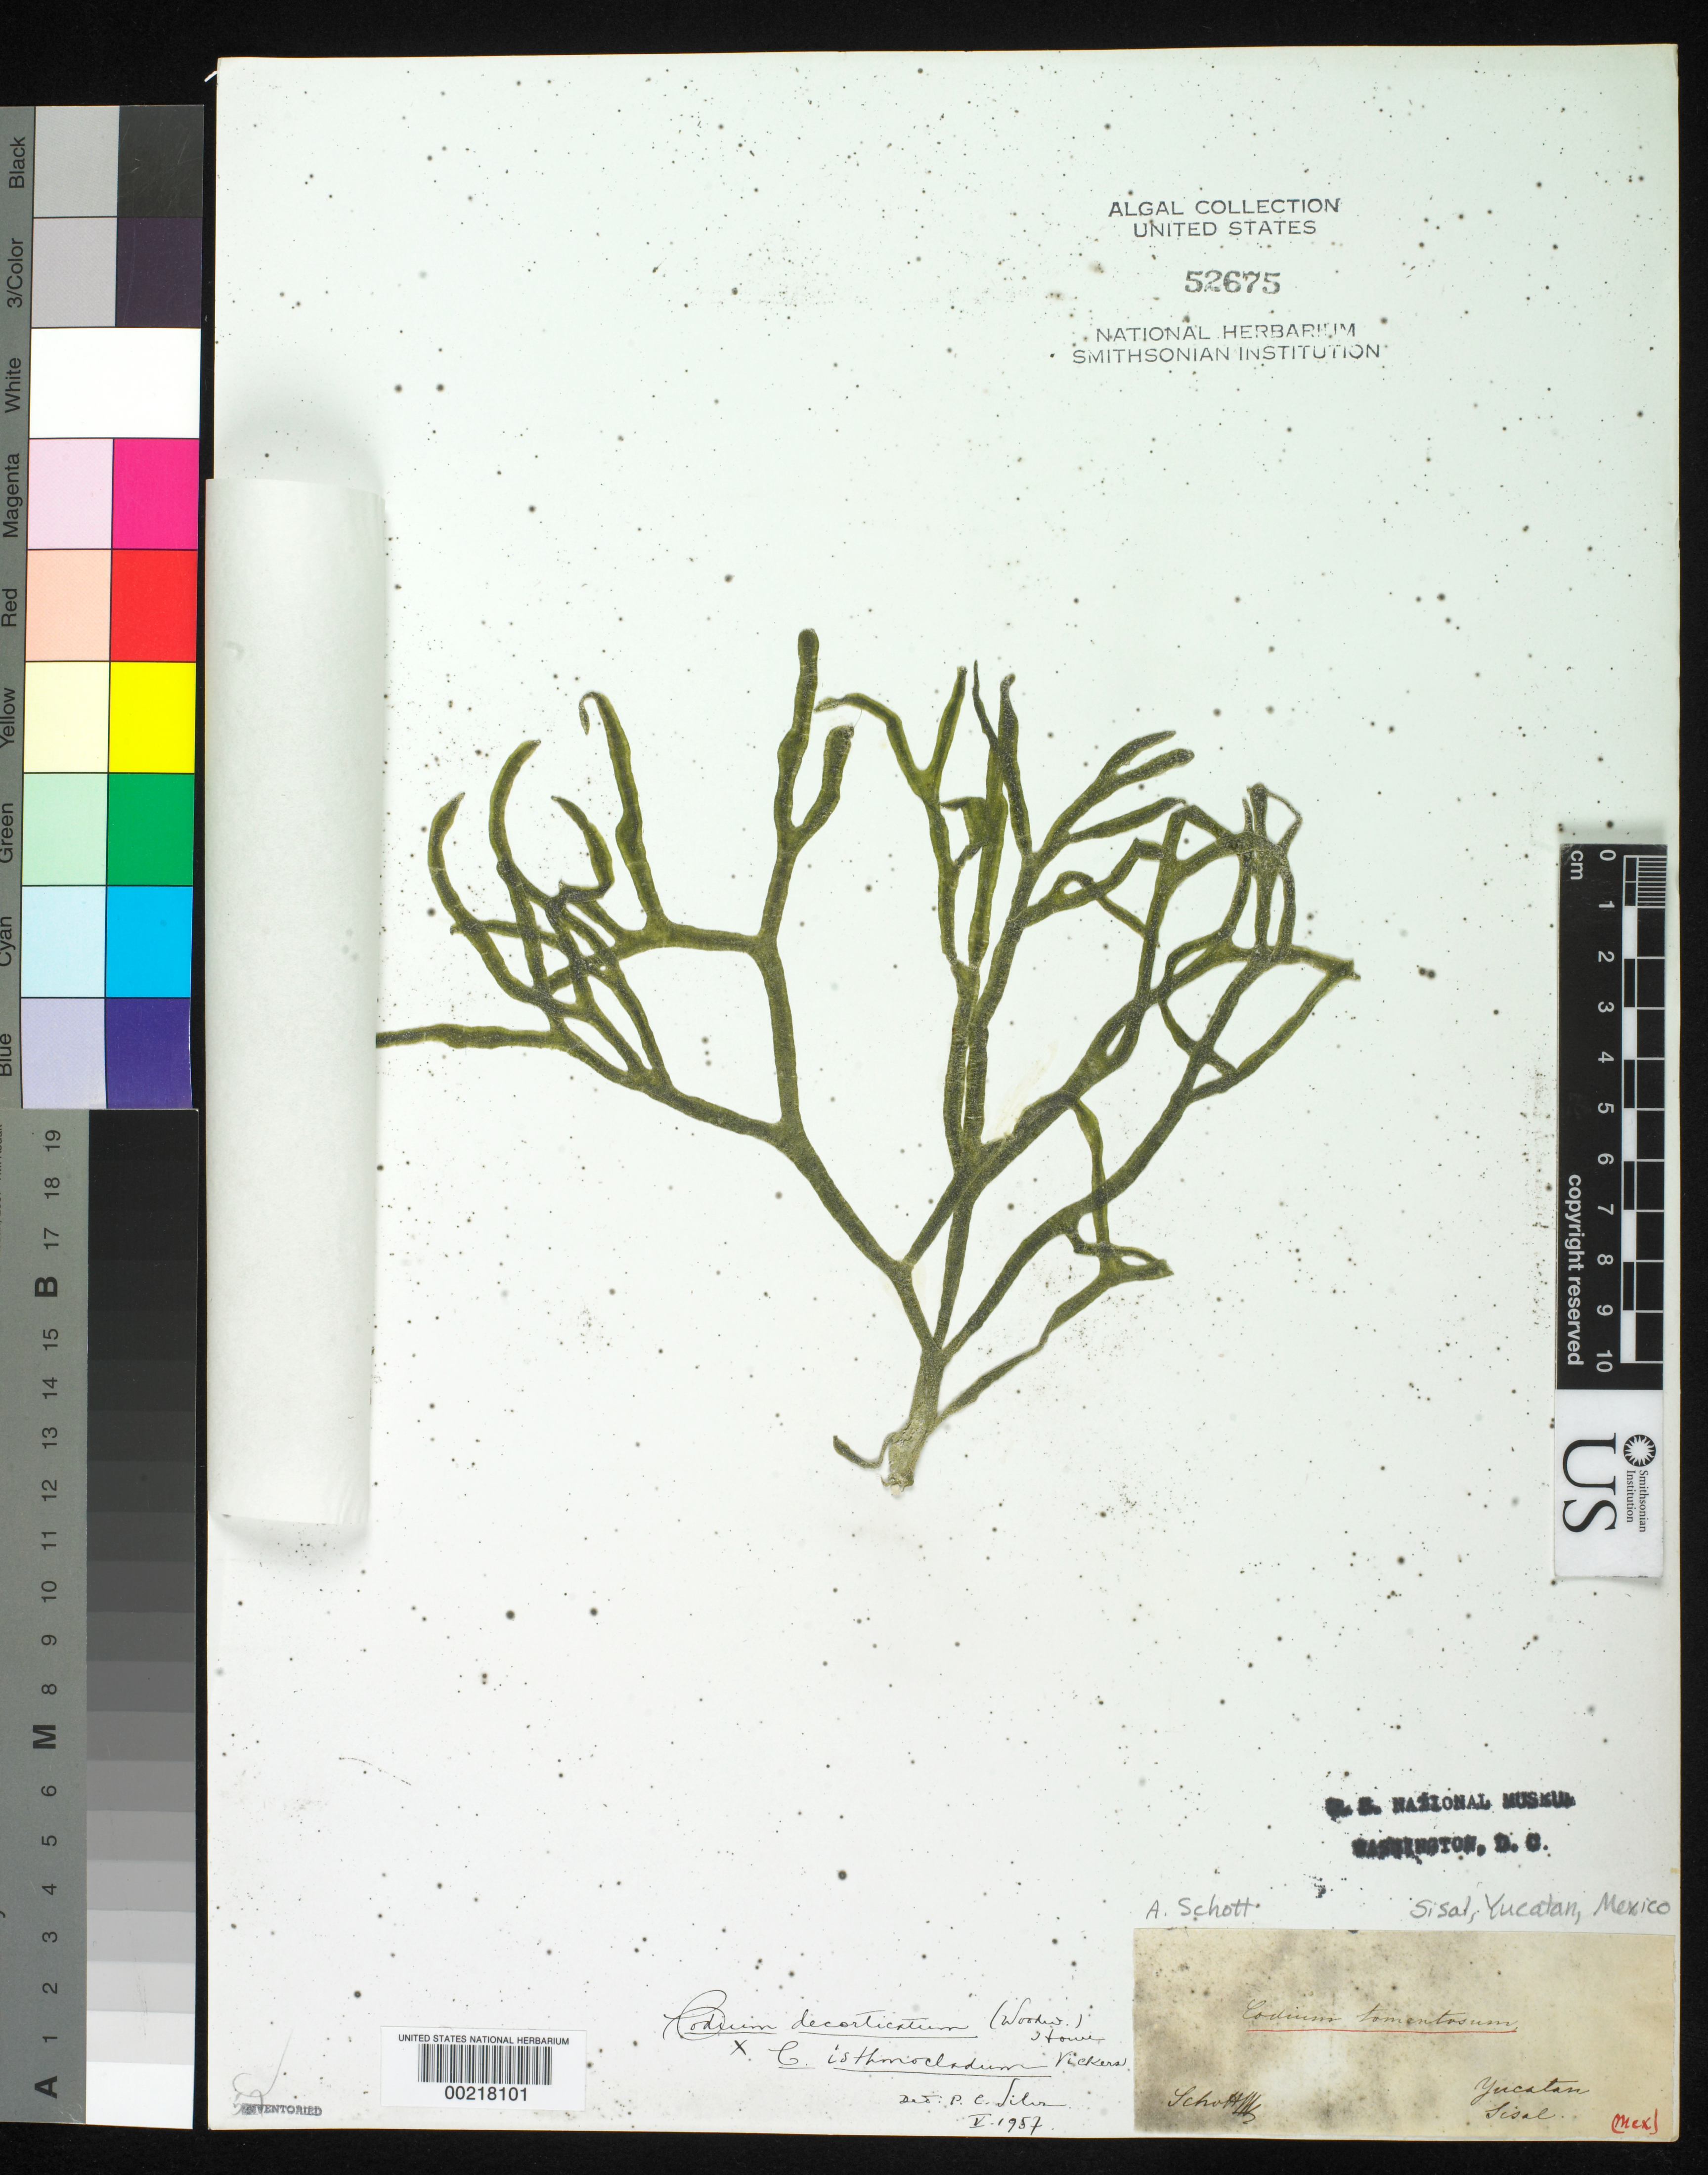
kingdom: Plantae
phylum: Chlorophyta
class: Ulvophyceae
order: Bryopsidales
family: Codiaceae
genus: Codium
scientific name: Codium decorticatum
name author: (Woodw.) M. Howe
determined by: Silva, P. C.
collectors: A. C. V. Schott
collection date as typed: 18--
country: Mexico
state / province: Yucatan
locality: Sisal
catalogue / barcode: US 52675